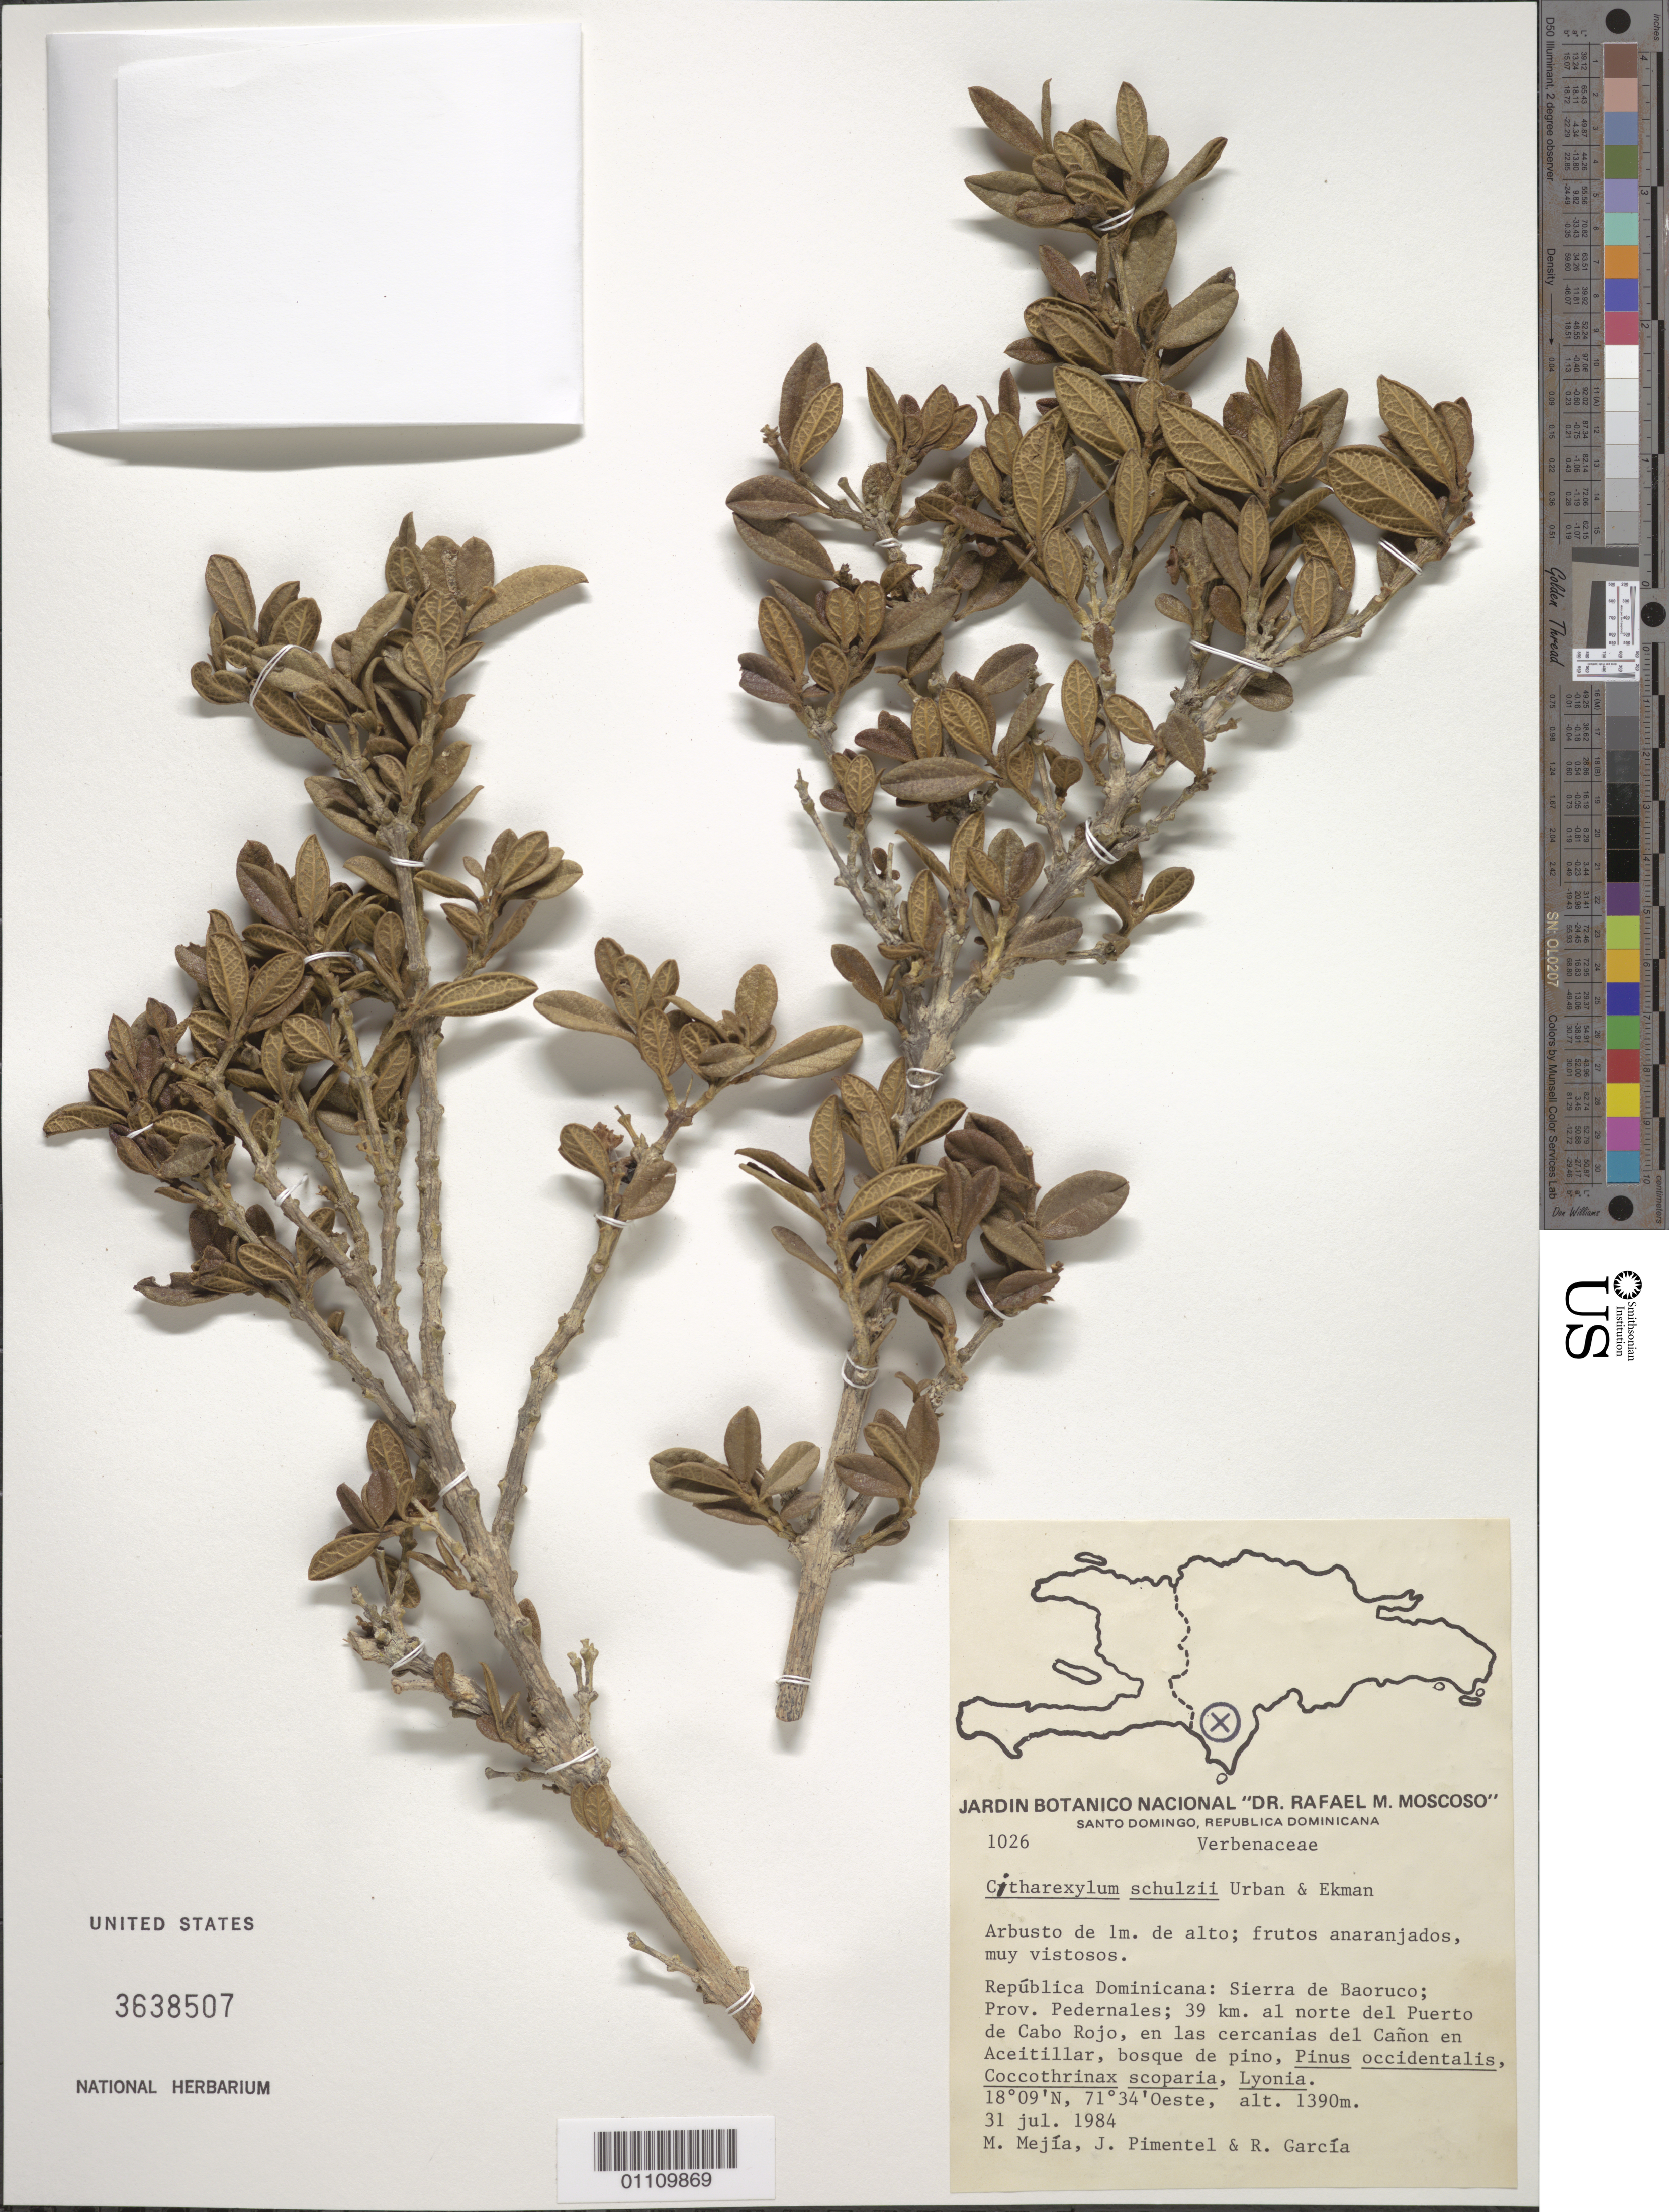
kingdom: Plantae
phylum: Tracheophyta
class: Magnoliopsida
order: Lamiales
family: Verbenaceae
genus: Citharexylum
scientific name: Citharexylum schulzii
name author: Urb. & Ekman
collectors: M. Mejia, J. Pimentel & R. G. García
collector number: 1026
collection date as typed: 31 Jul 1984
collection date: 1984-07-31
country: Dominican Republic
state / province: Pedernales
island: Hispaniola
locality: Sierra de Baoruco, 39 km al norte del Puerto de Cabo Rojo, en las cercanias del Cañon en Aceitillar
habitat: Bosque de pino, Pinus occidentalis, Coccothrinax scoparia, Lyonia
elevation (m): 1390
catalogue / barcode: US 3638507